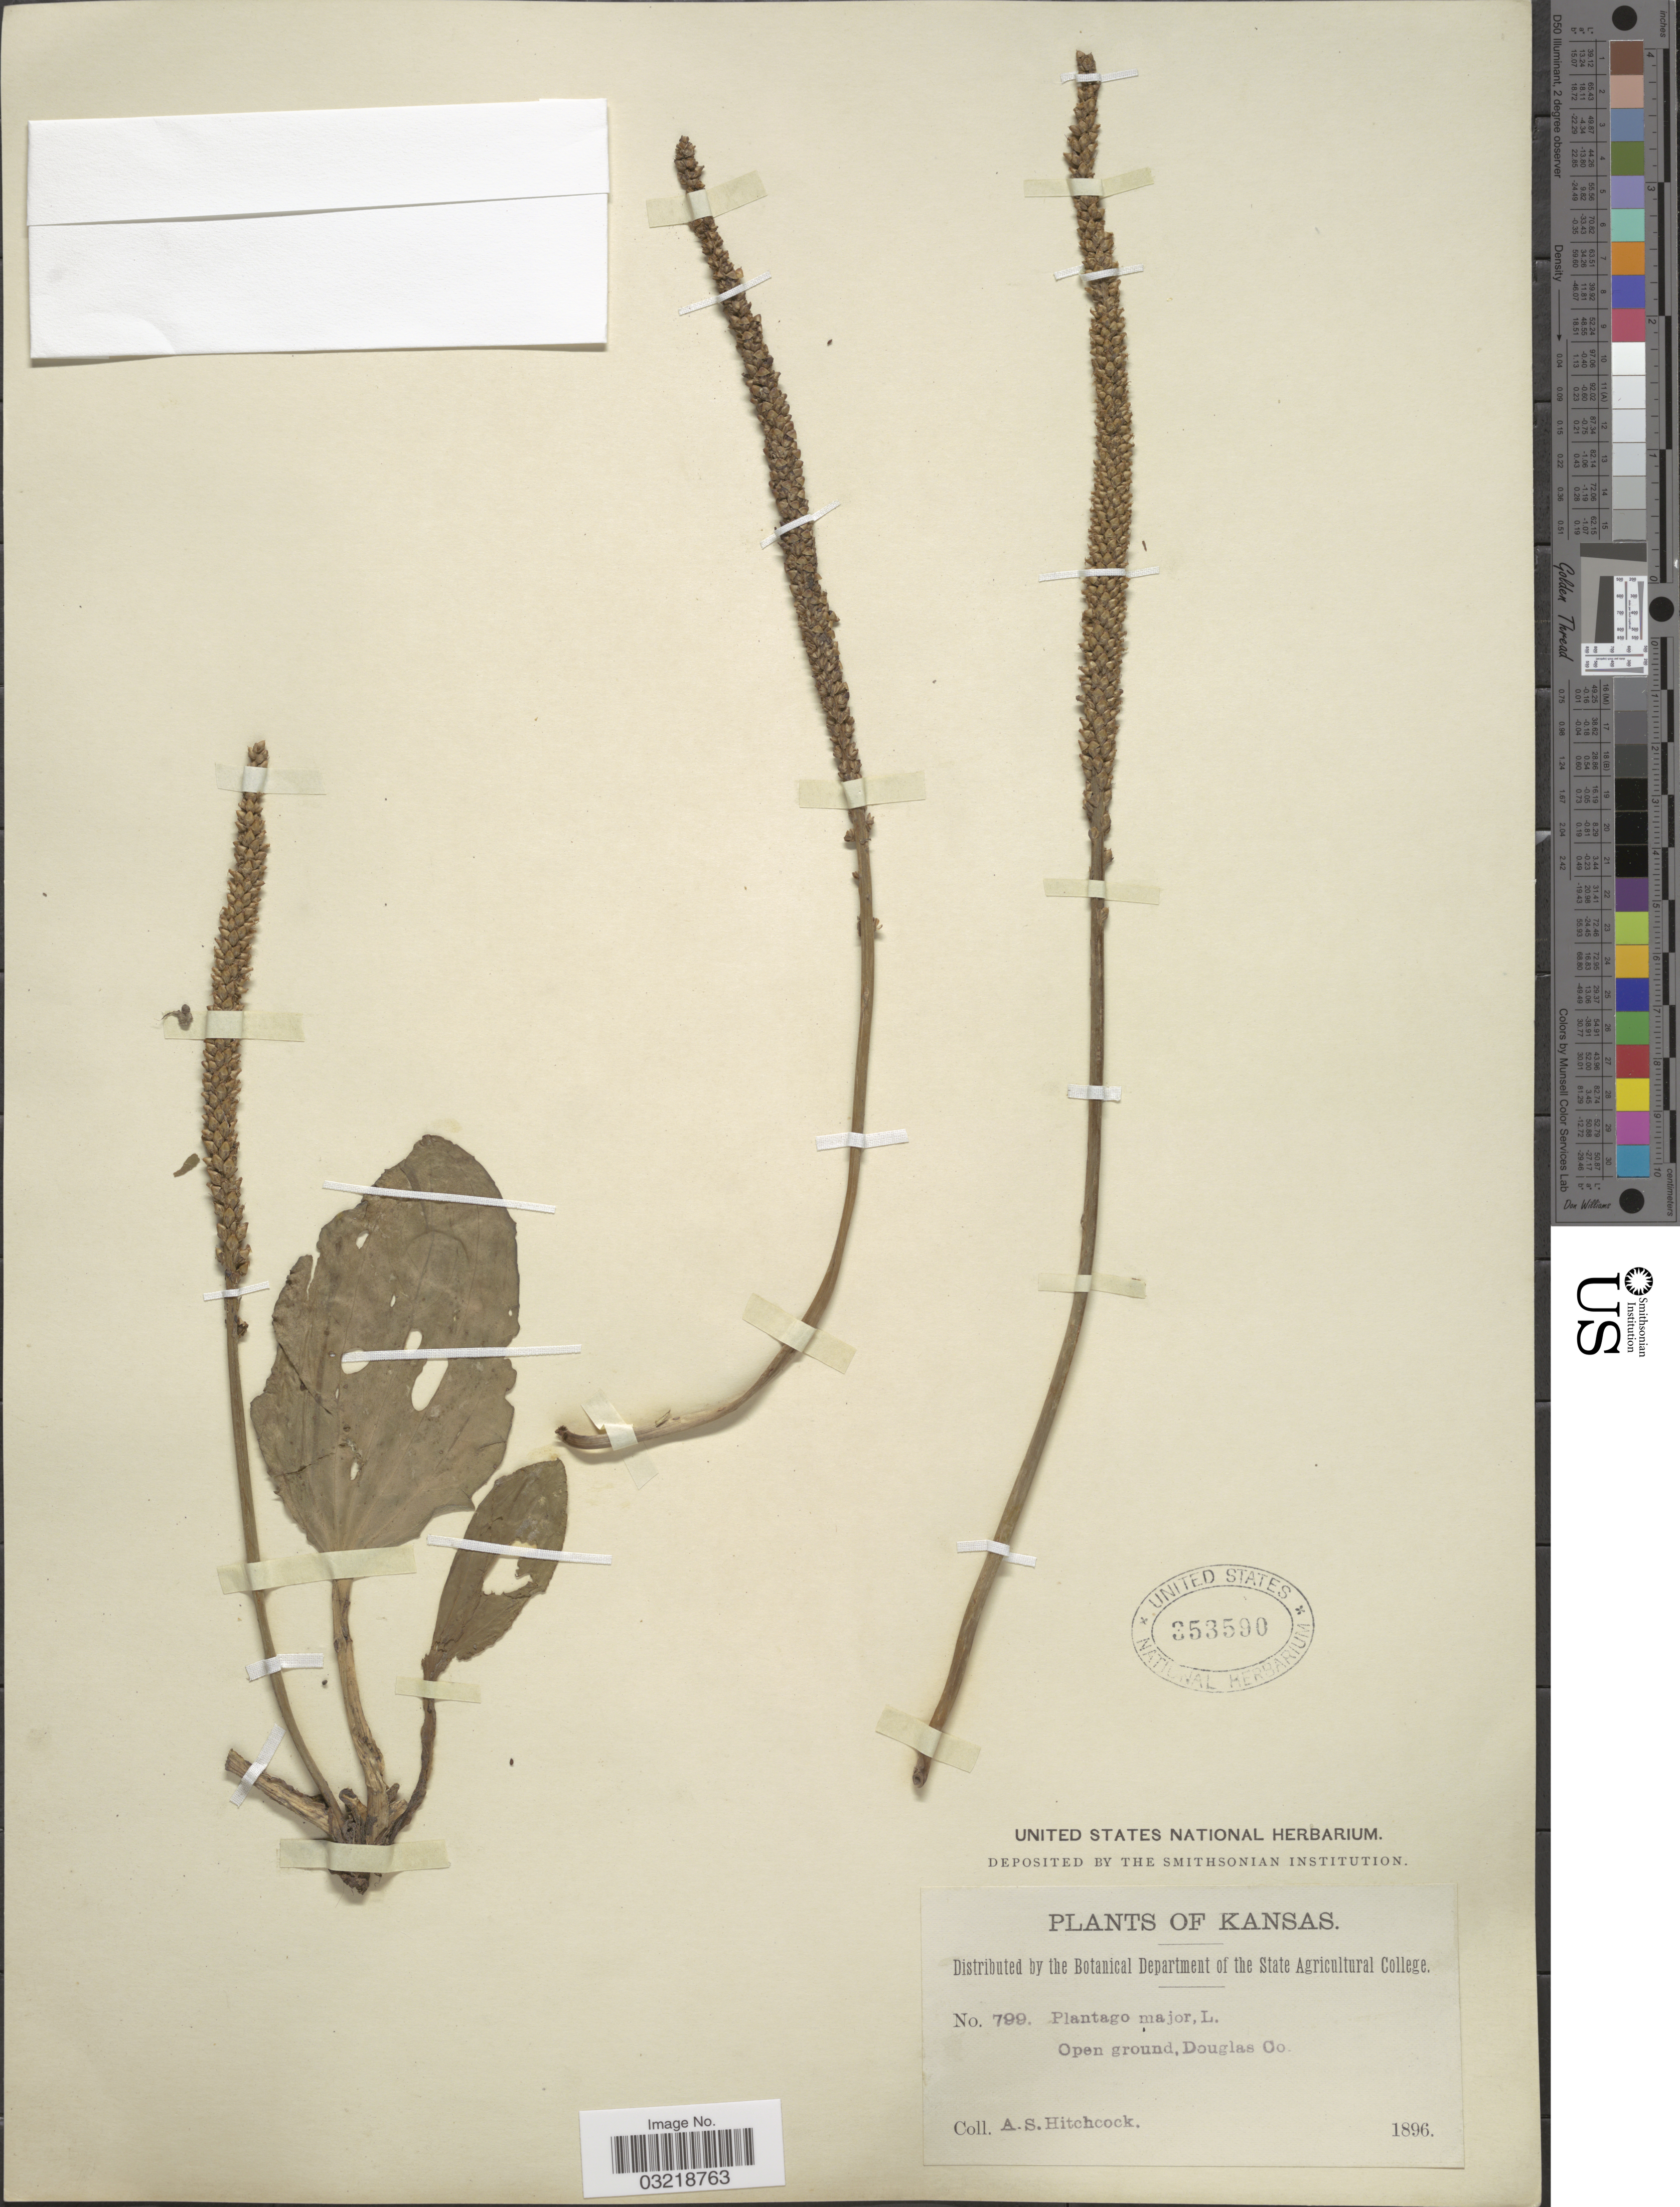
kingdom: Plantae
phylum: Tracheophyta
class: Magnoliopsida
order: Lamiales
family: Plantaginaceae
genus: Plantago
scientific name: Plantago major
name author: L.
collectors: A. S. Hitchcock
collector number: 799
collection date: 1896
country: United States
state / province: Kansas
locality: Open ground, Douglas Co.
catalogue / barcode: US 353590